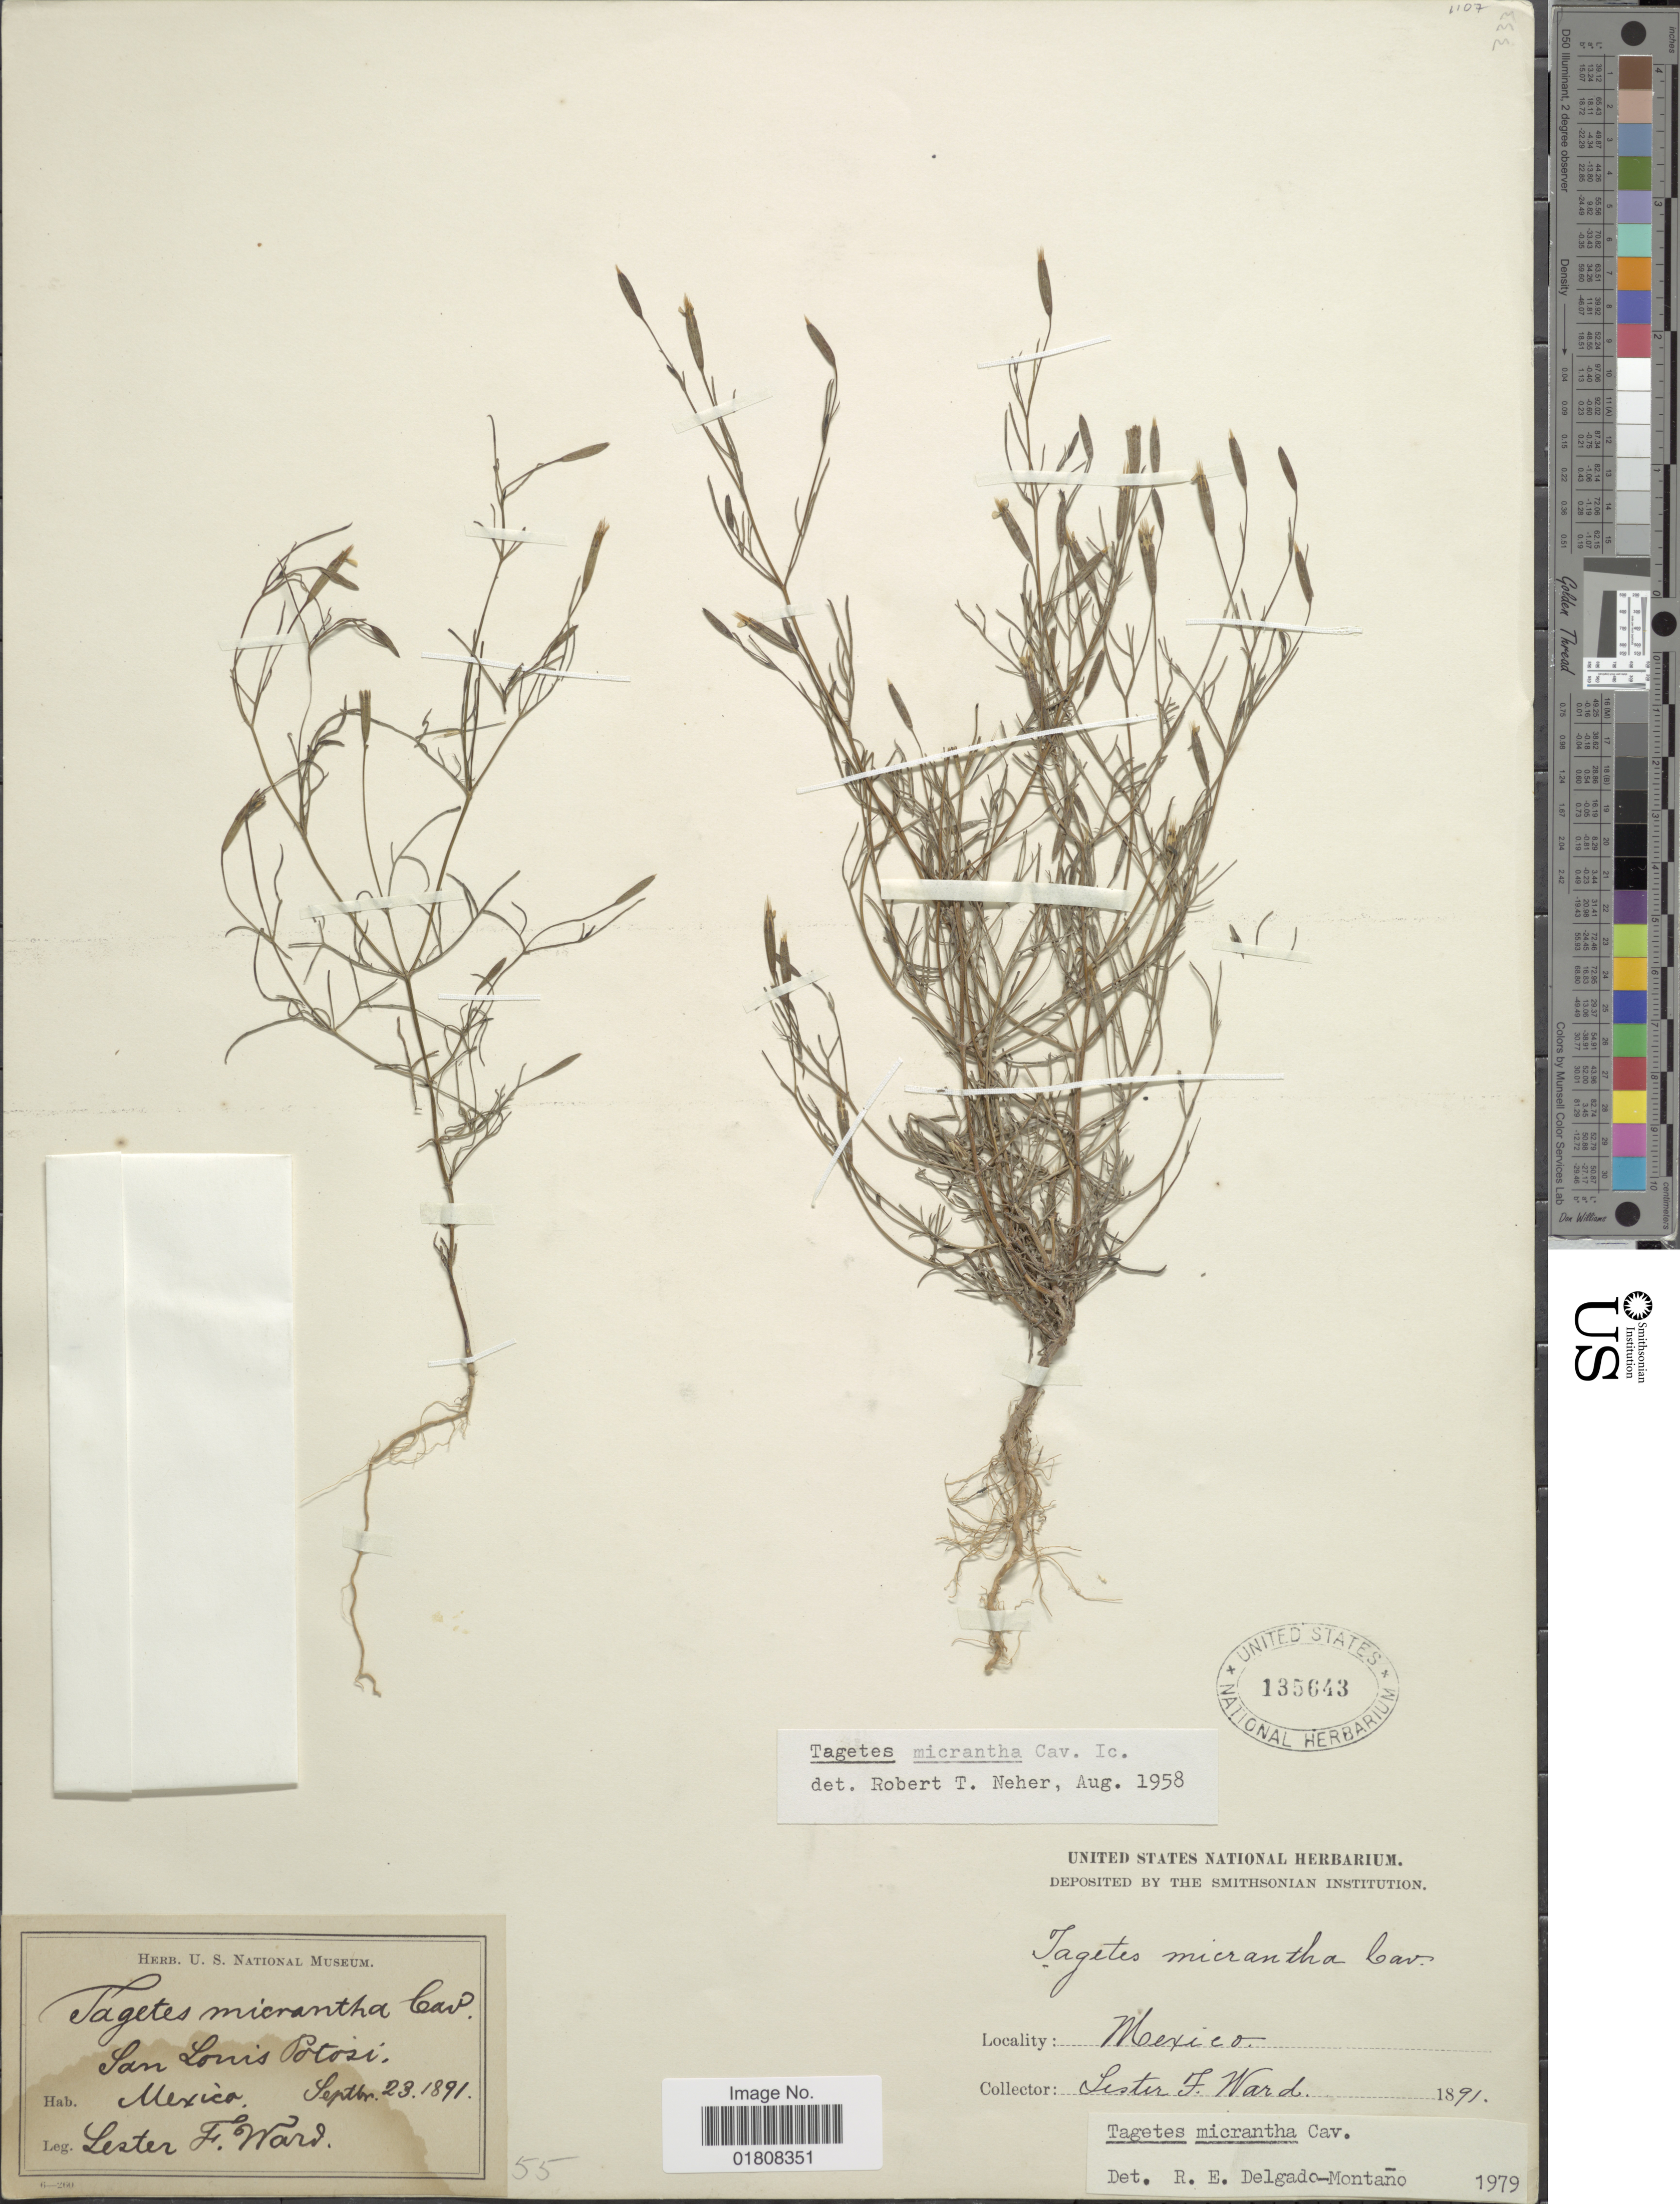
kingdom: Plantae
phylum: Tracheophyta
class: Magnoliopsida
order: Asterales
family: Asteraceae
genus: Tagetes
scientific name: Tagetes micrantha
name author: Cav.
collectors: L. F. Ward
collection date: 1891-09-23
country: Mexico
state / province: San Luis Potosí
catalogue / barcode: US 135643